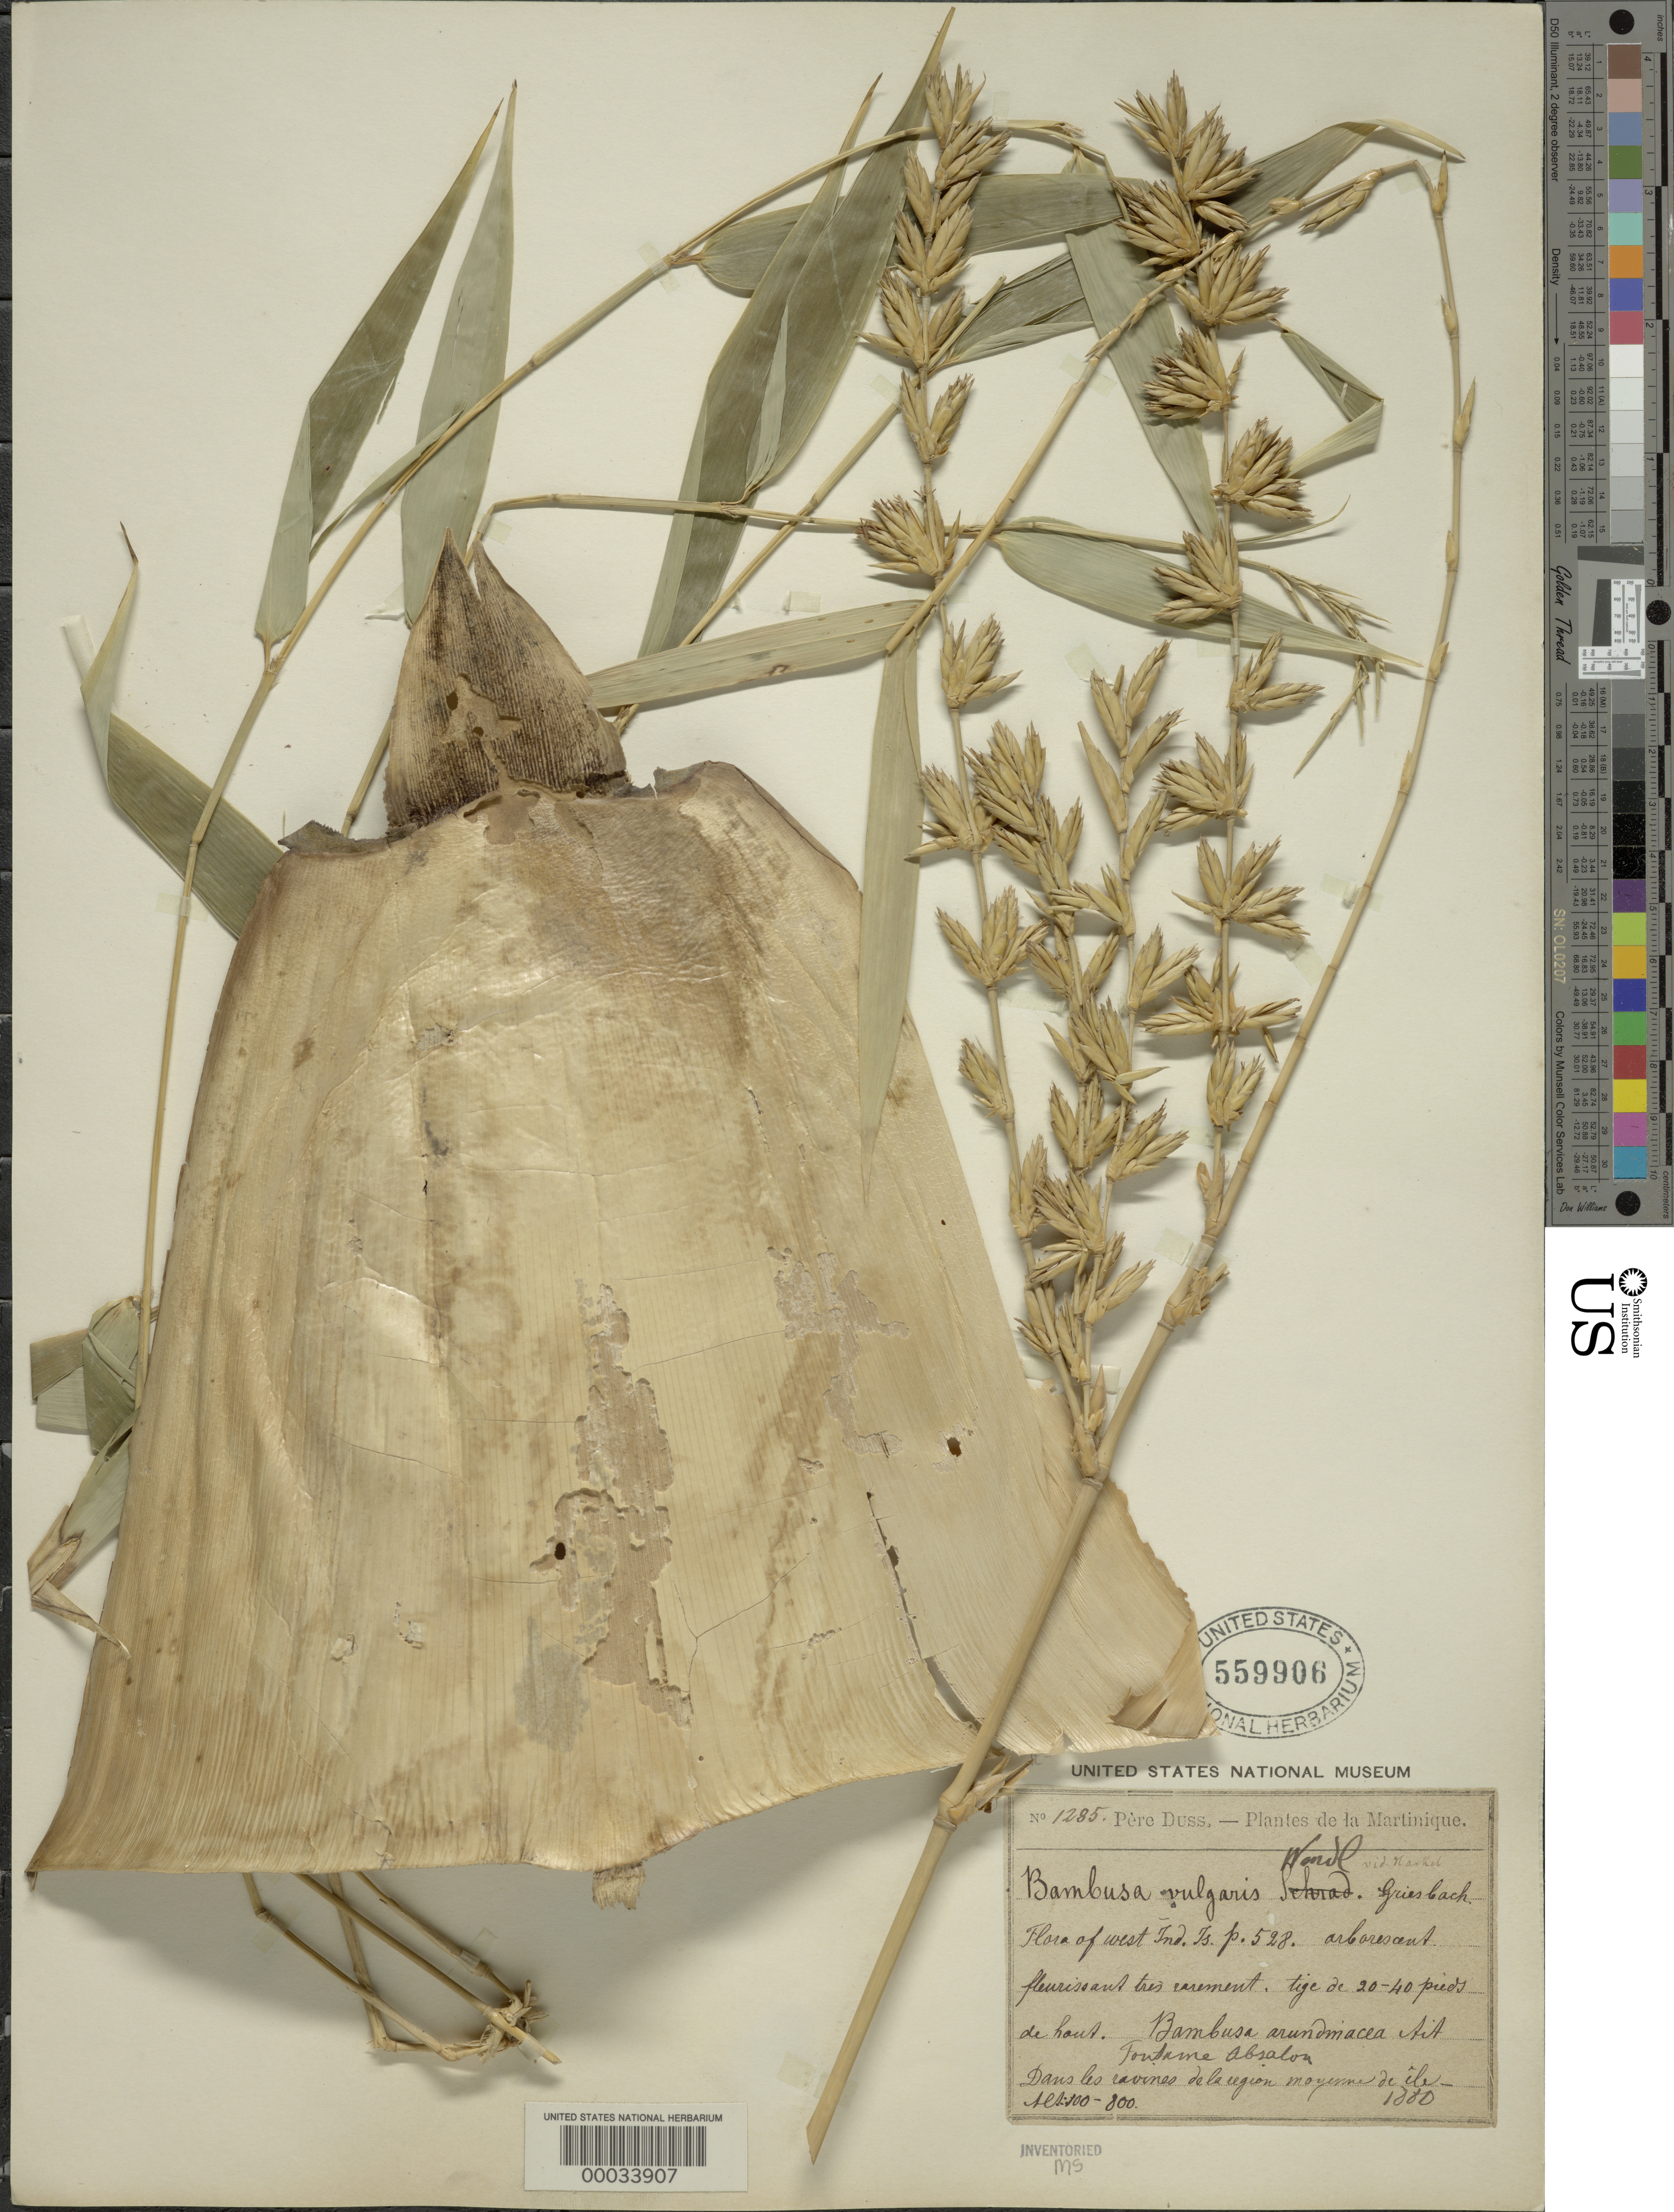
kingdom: Plantae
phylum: Tracheophyta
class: Liliopsida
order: Poales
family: Poaceae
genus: Bambusa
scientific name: Bambusa vulgaris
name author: Schrad. ex J.C. Wendl.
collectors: Père Duss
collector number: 1285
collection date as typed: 1880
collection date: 1880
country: Martinique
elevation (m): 800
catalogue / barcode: US 559906